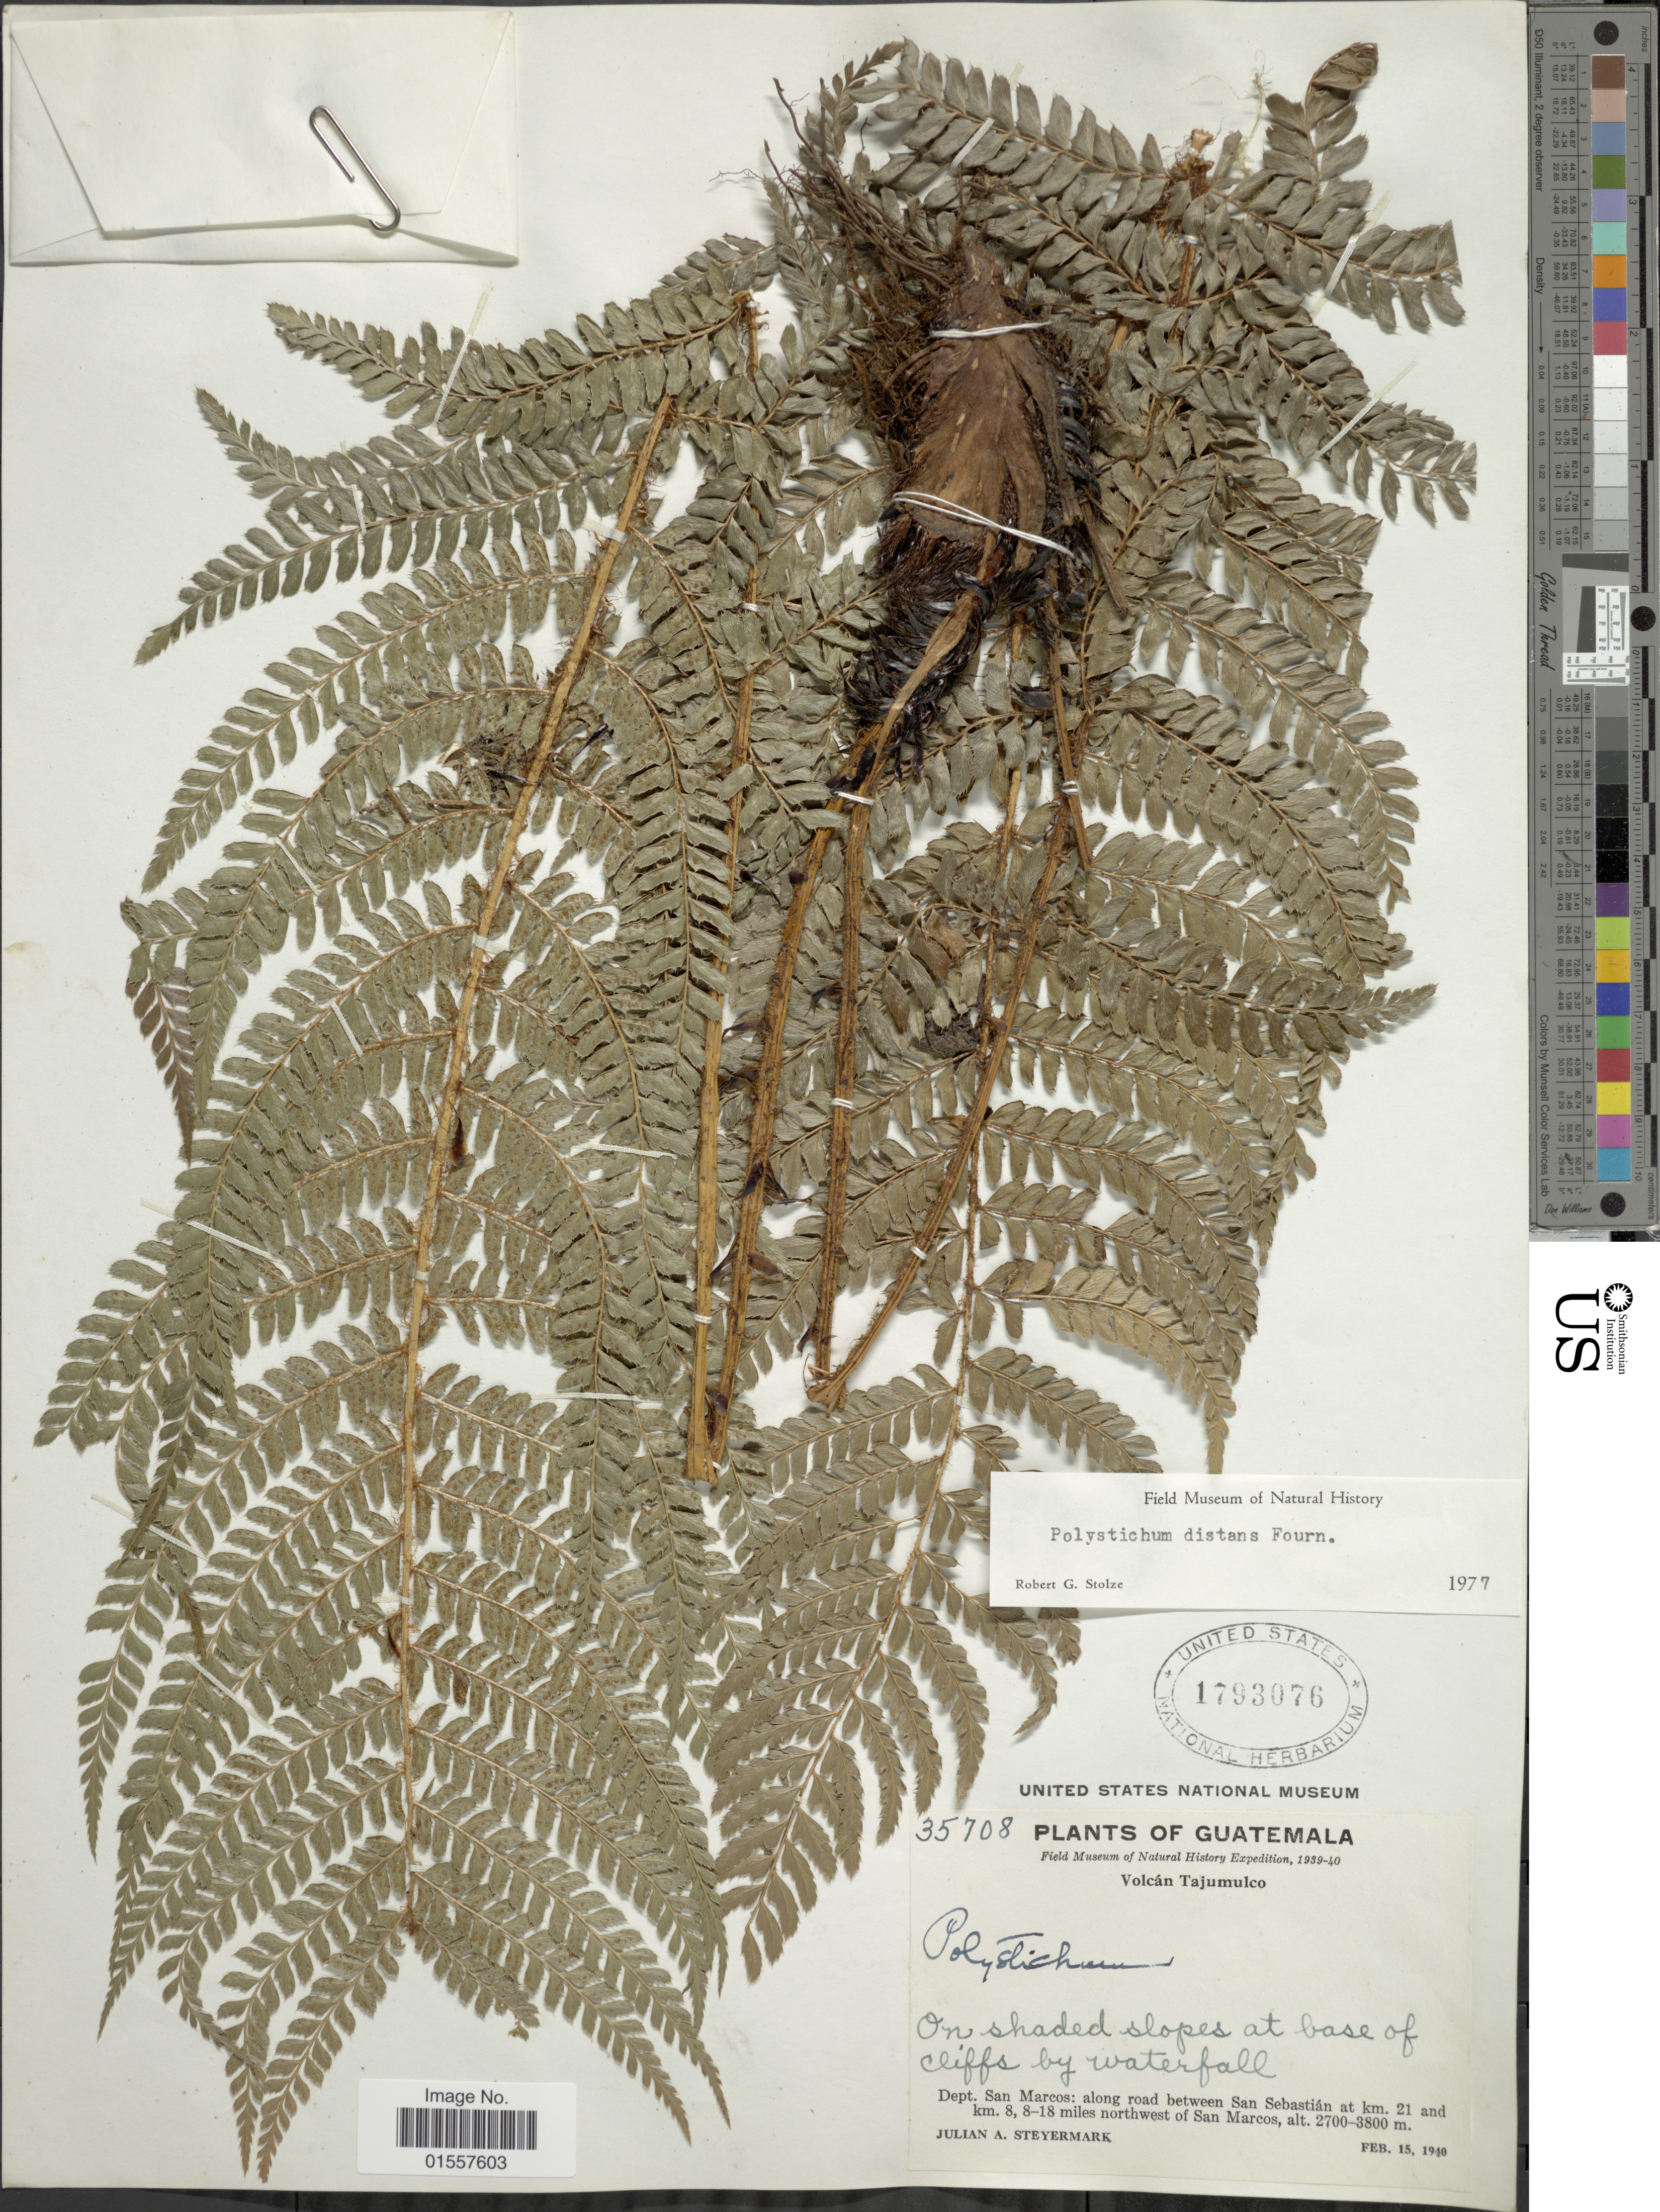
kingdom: Plantae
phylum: Tracheophyta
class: Polypodiopsida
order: Polypodiales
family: Dryopteridaceae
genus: Polystichum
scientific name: Polystichum distans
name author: E. Fourn.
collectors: J. Steyermark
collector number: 35708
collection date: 1940-02-15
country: Guatemala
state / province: San Marcos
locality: Volcan Tajumulco, Dept. San Marcos: along road between San Sebastian at km. 21 and km. 8, 8-18 miles northwest of San Marcos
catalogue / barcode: US 1793076